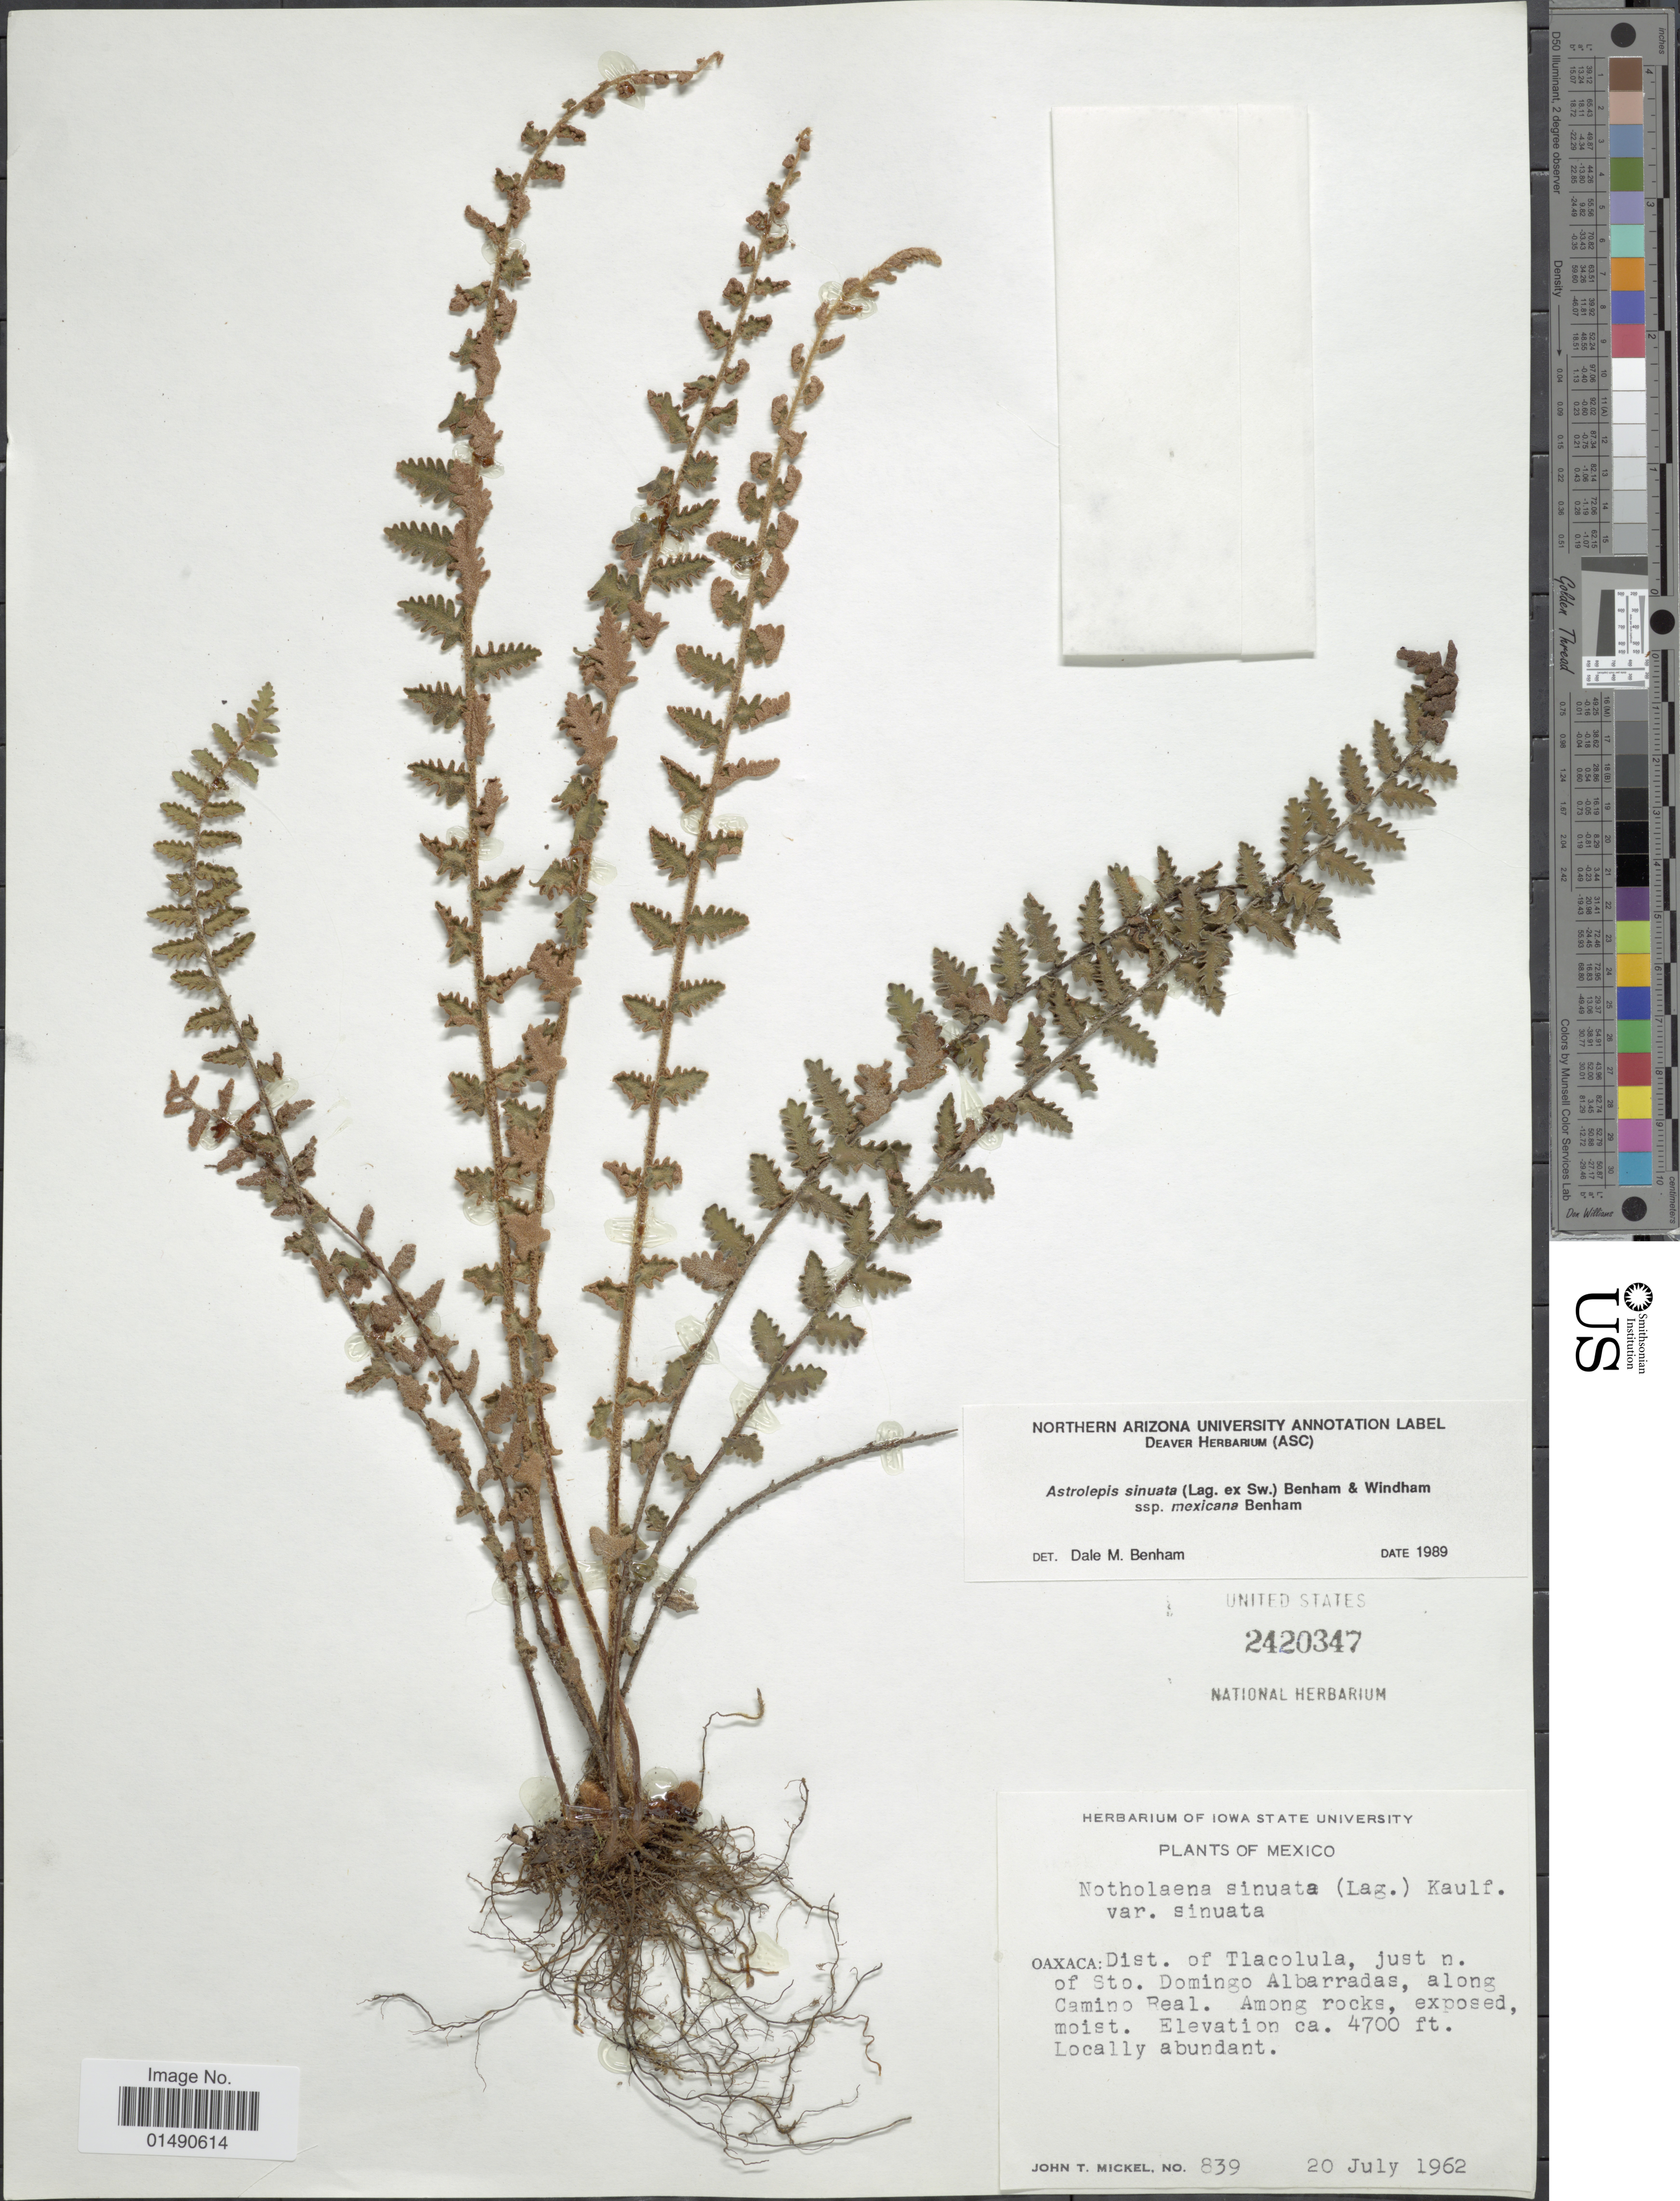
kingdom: Plantae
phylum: Tracheophyta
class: Polypodiopsida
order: Polypodiales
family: Pteridaceae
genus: Astrolepis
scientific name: Astrolepis sinuata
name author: (Lag. ex Sw.) D.M. Benham & Windham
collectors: J. T. Mickel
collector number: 839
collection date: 1962-07-20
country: Mexico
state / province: Oaxaca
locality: Dist. of Tlacolula, just n. of Sto. Domingo Albarradas, along Camino Real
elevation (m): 1433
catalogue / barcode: US 2420347